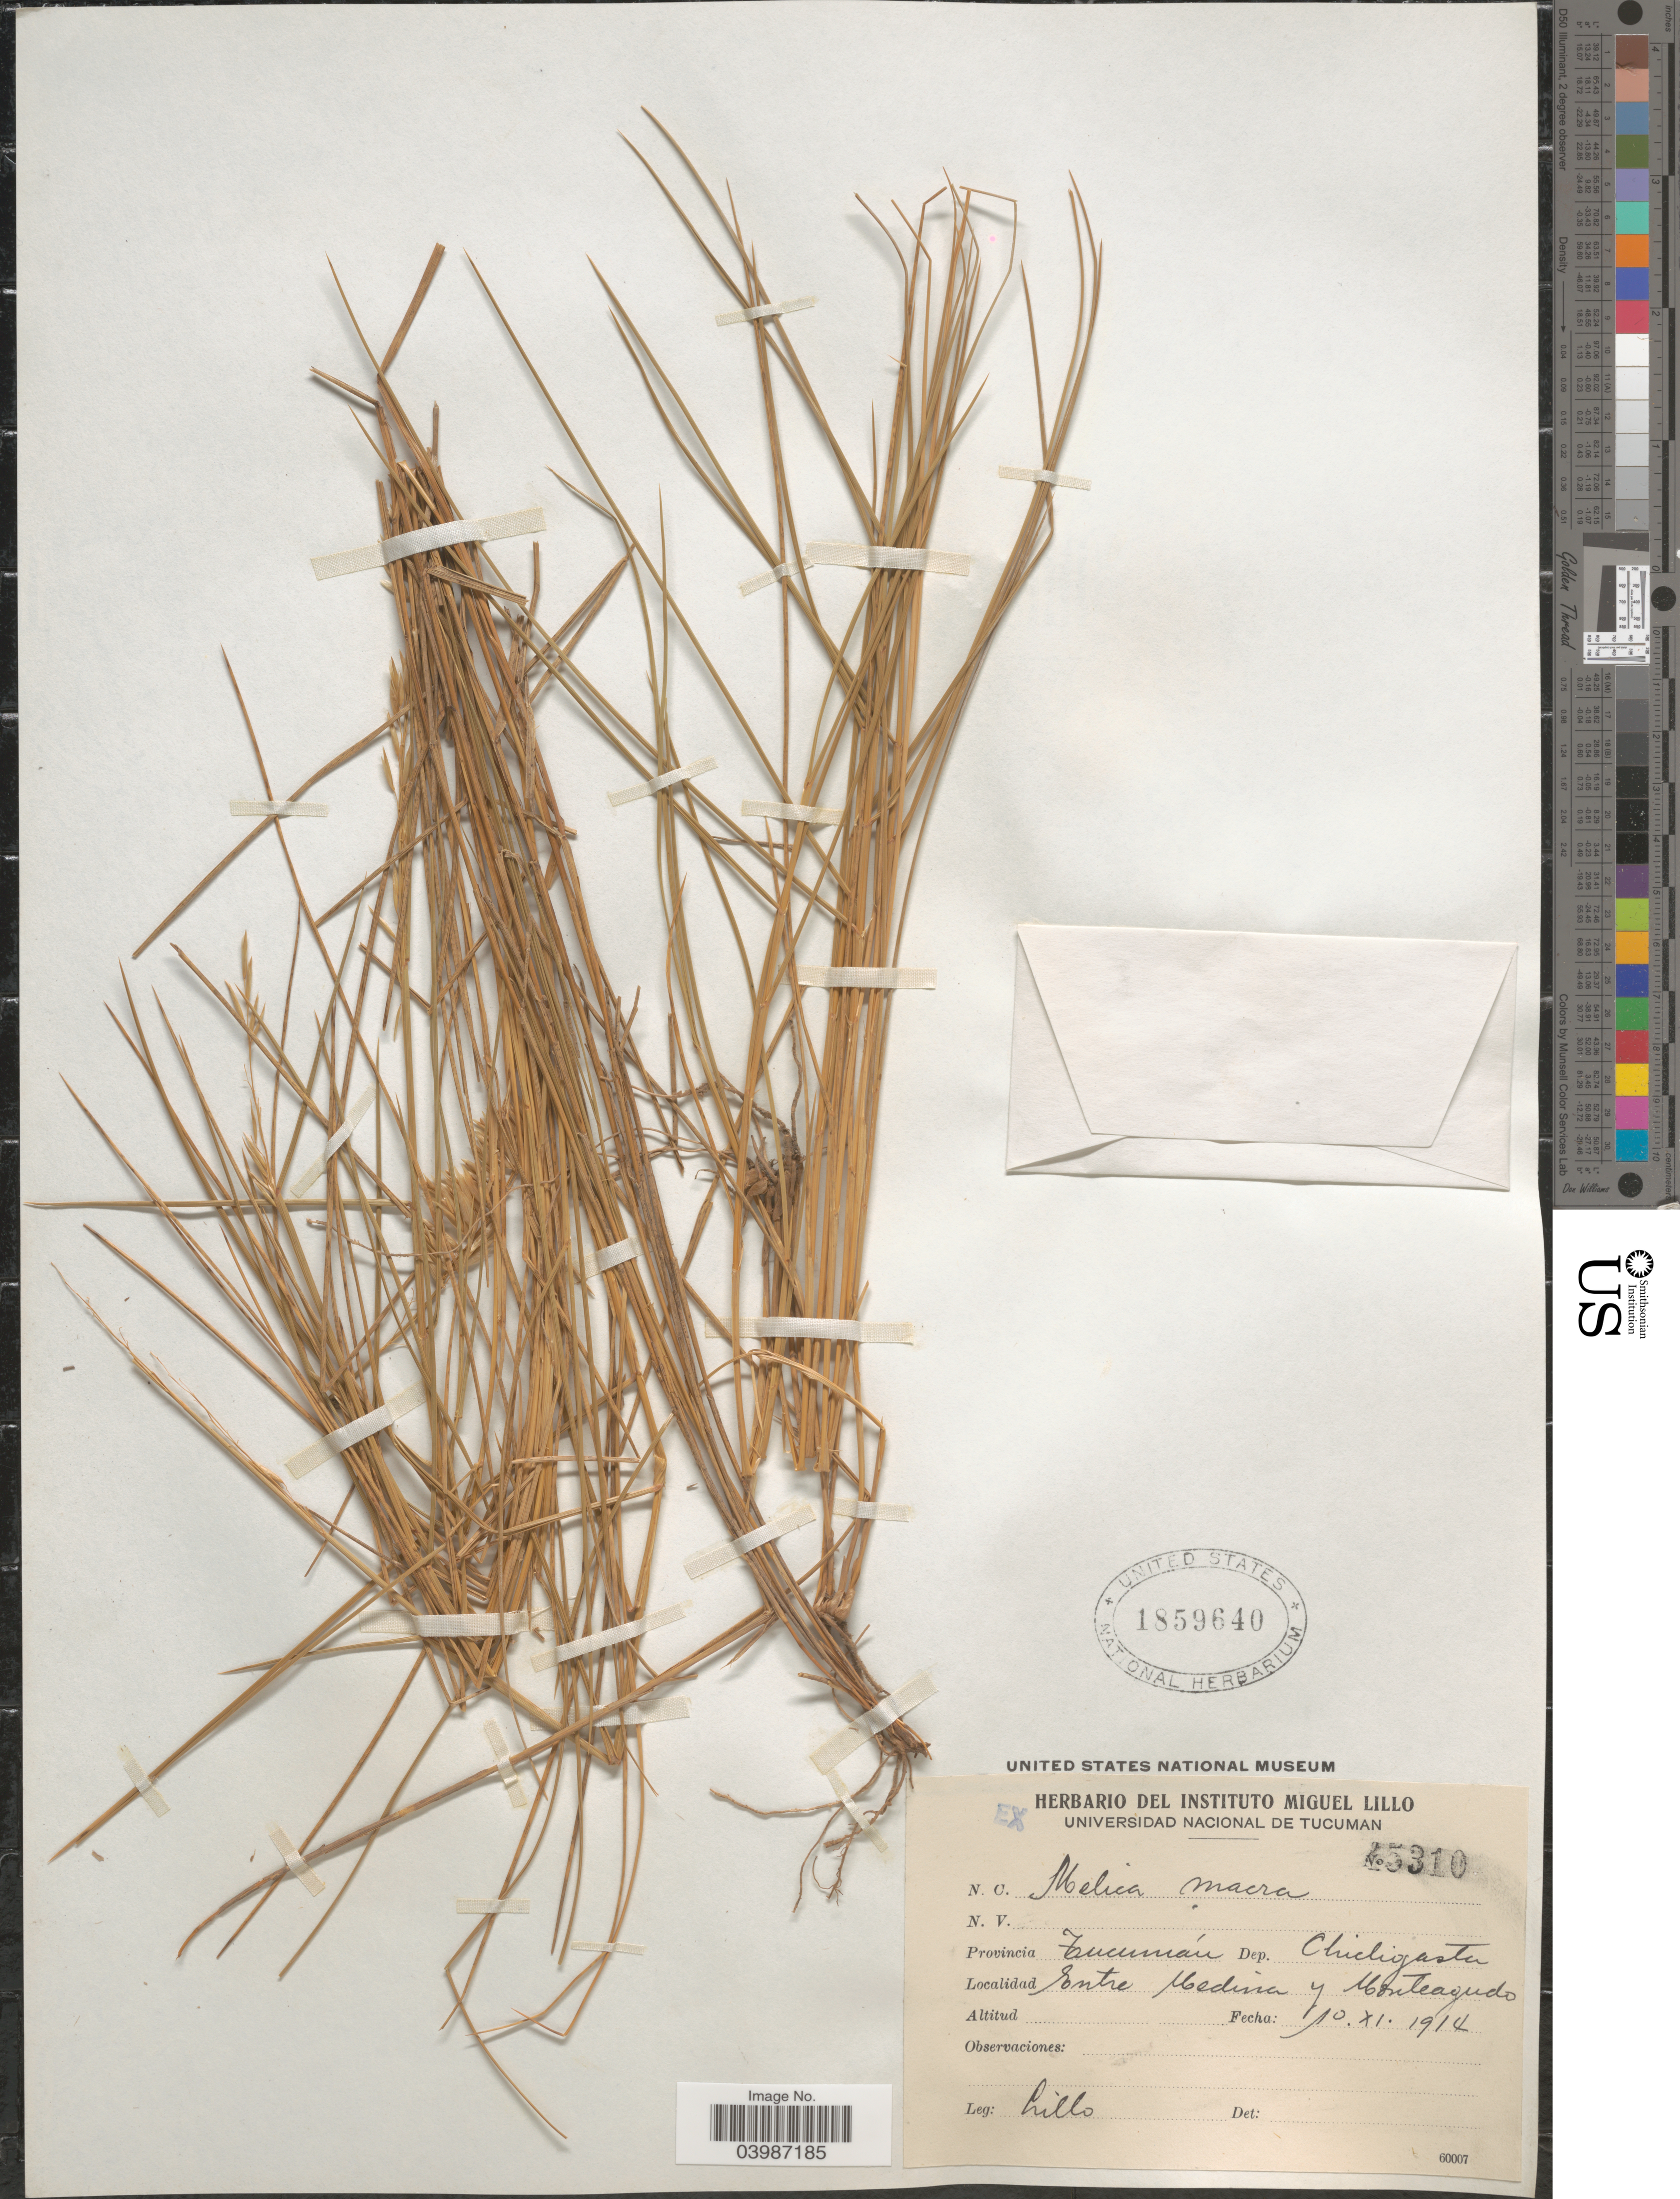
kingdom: Plantae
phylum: Tracheophyta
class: Liliopsida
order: Poales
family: Poaceae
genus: Melica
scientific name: Melica macra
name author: Nees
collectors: M. Lillo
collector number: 45310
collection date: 1914-11-10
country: Argentina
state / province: Tucuman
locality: Dep. Chicligasta. Entre Medina y Monteagudo.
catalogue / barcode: US 1859640